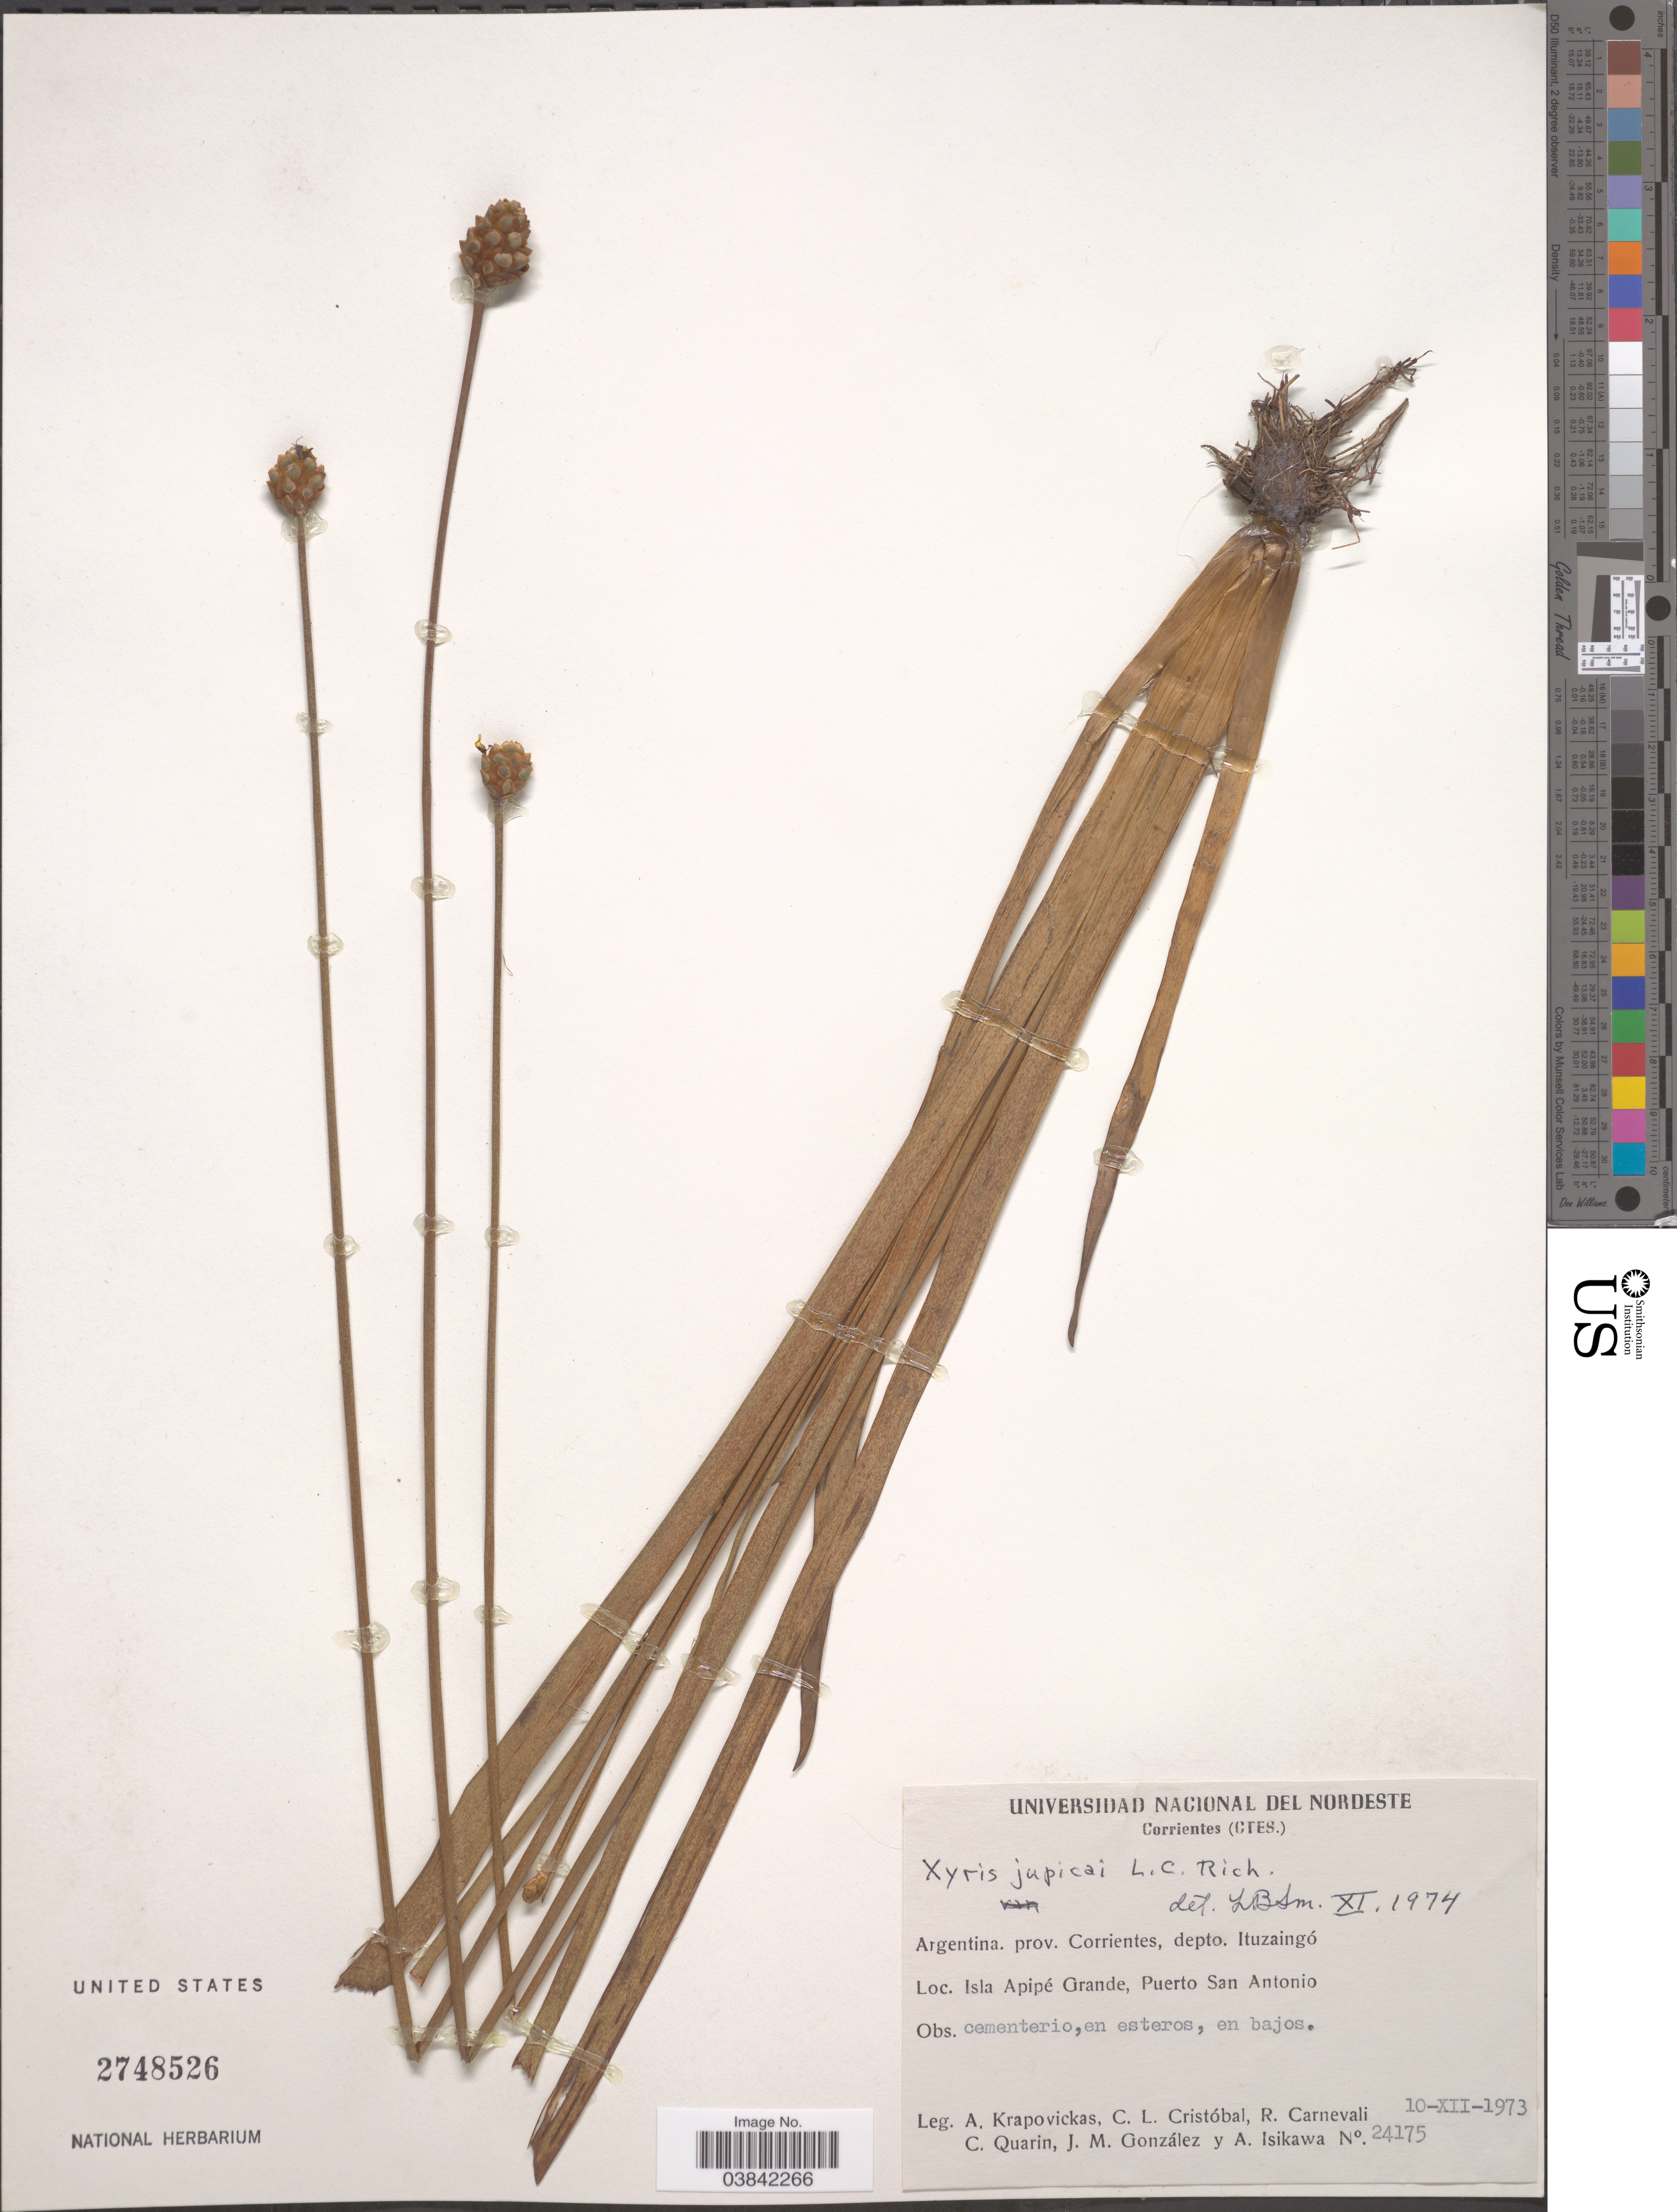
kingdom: Plantae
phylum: Tracheophyta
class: Liliopsida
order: Poales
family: Xyridaceae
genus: Xyris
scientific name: Xyris jupicai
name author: Rich.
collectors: A. Krapovickas, C. L. Cristóbal, R. Carnevali, C. Quarin & et al.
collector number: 24175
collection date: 1973-12-10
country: Argentina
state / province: Corrientes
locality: Depto. Ituzaingó. Isla Apipé Grande, Puerto San Antonio.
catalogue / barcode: US 2748526